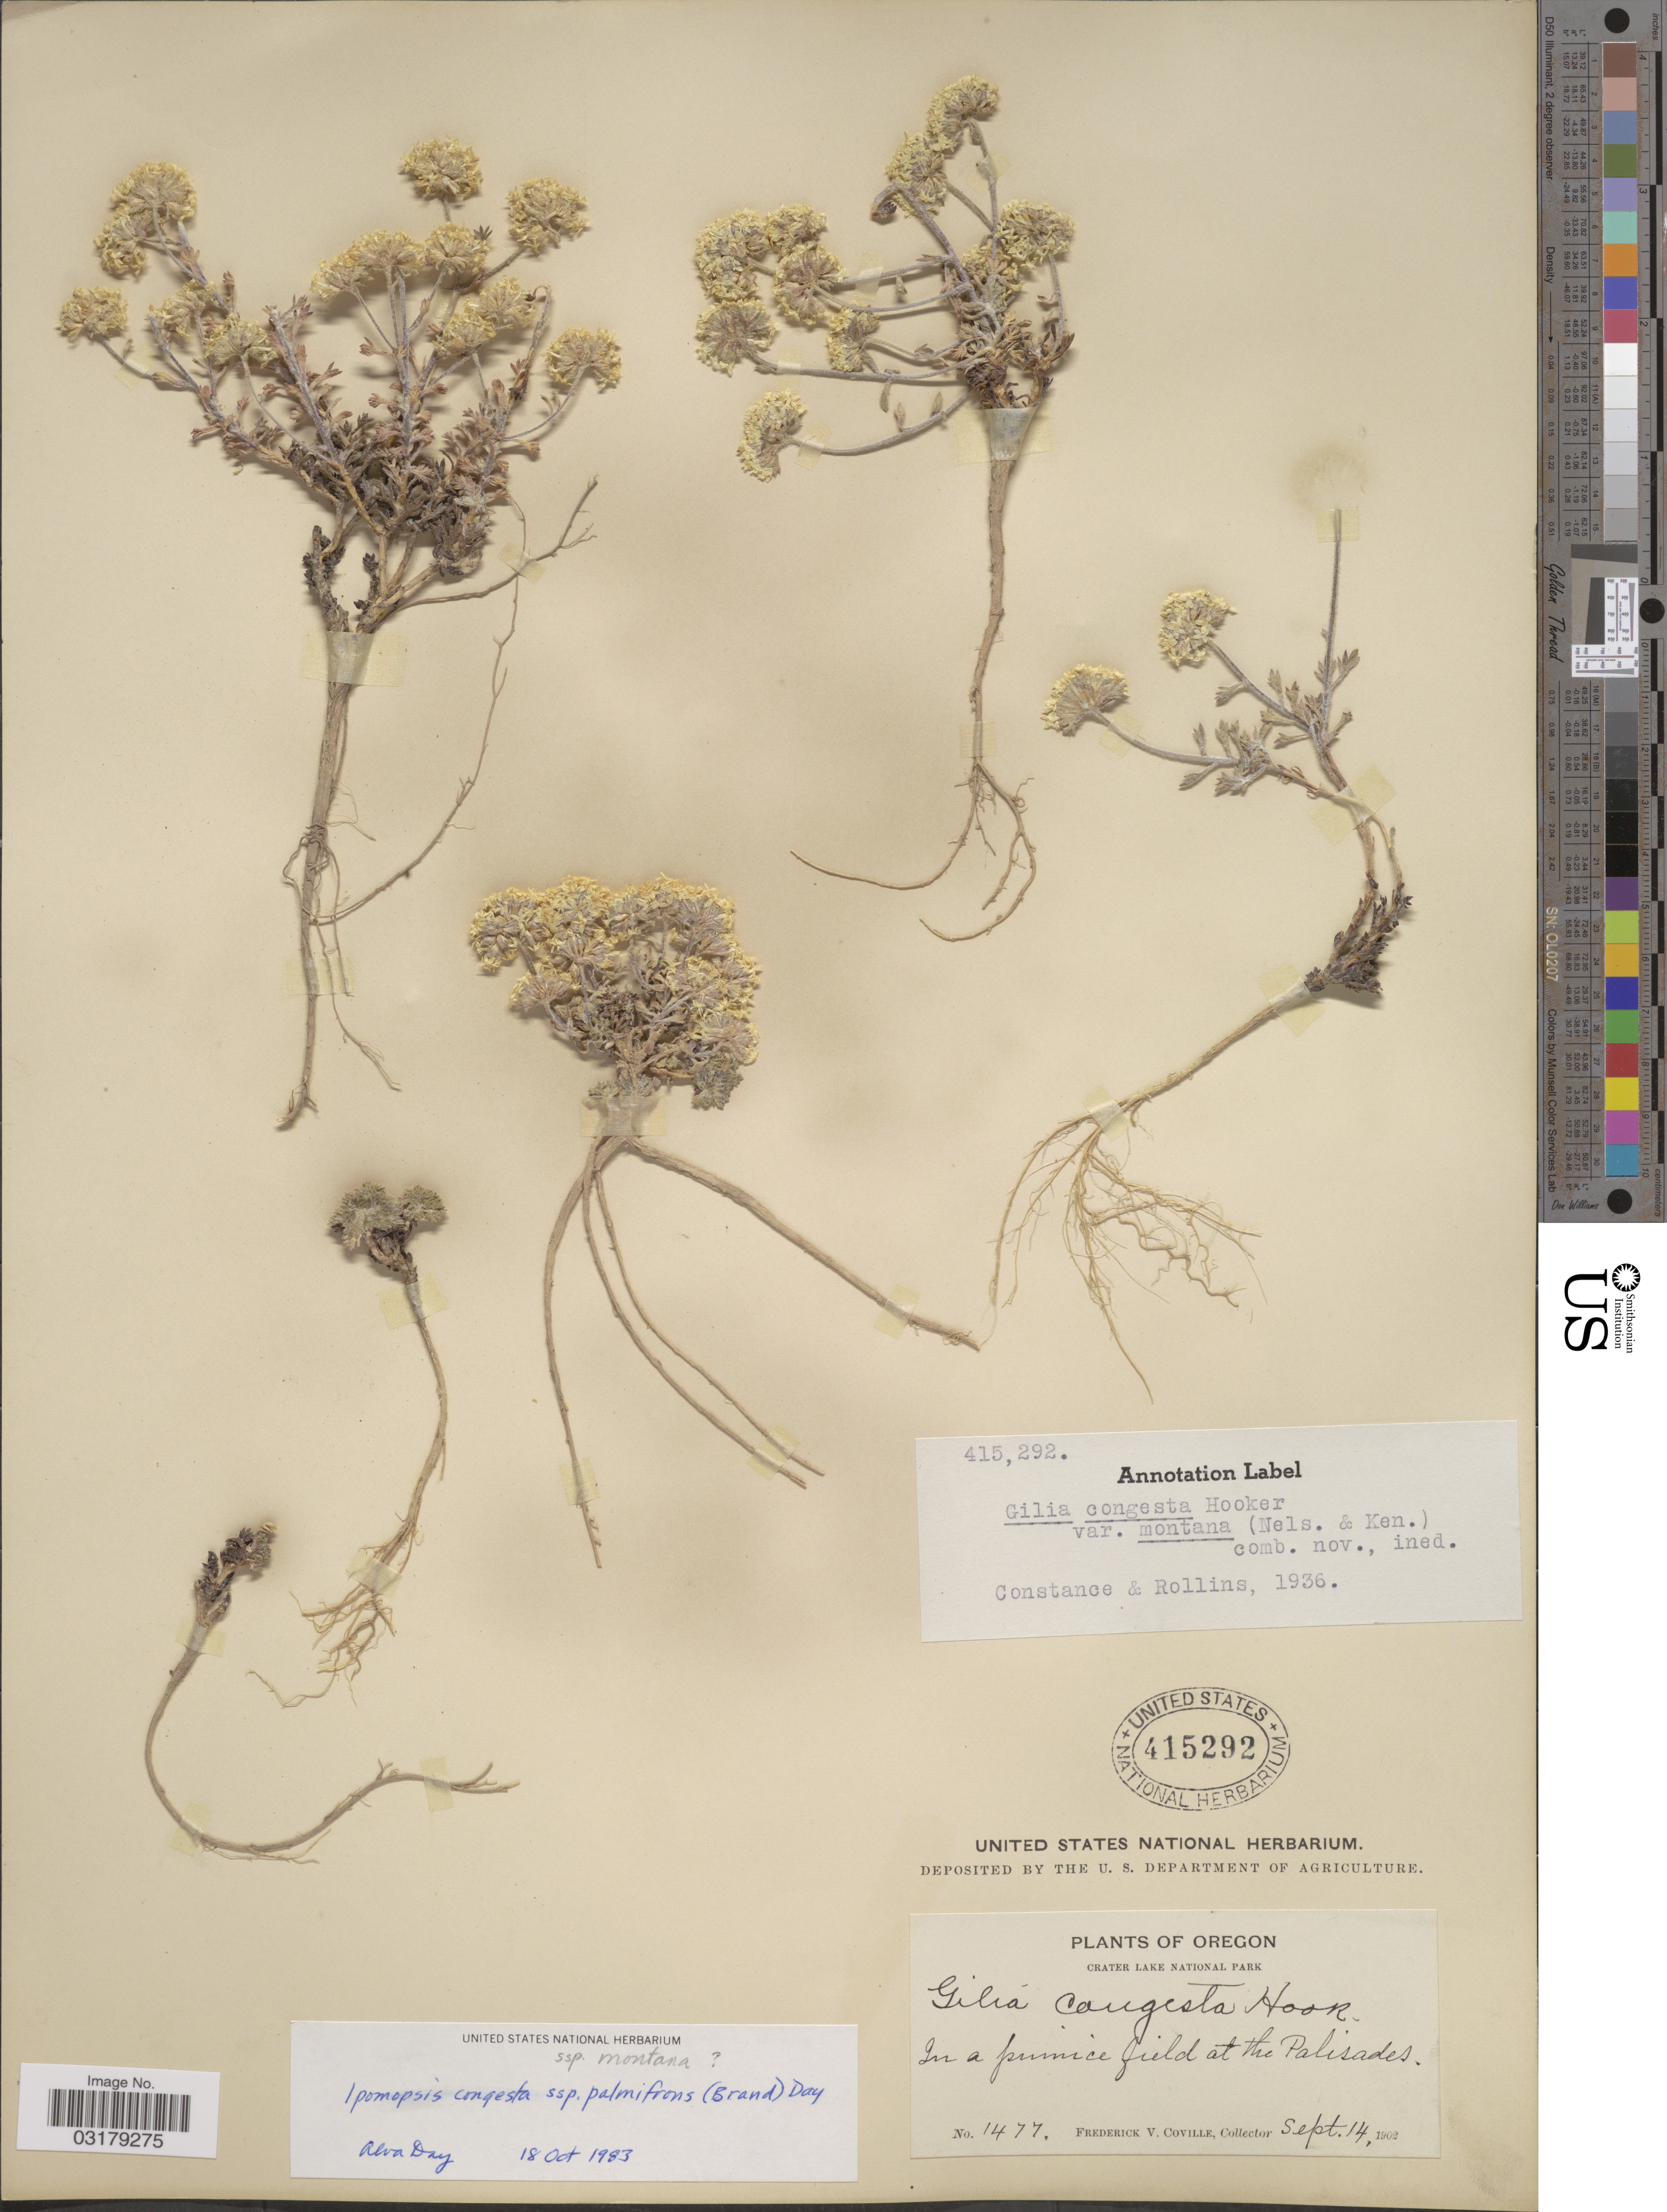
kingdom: Plantae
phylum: Tracheophyta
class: Magnoliopsida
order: Ericales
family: Polemoniaceae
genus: Ipomopsis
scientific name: Ipomopsis congesta var. montana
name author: (Constance & Rollins) Reveal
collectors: F. V. Coville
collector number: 1477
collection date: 1902-09-14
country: United States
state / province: Oregon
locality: Crater Lake National Park. In a pumice field at the Palisades.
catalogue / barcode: US 415292